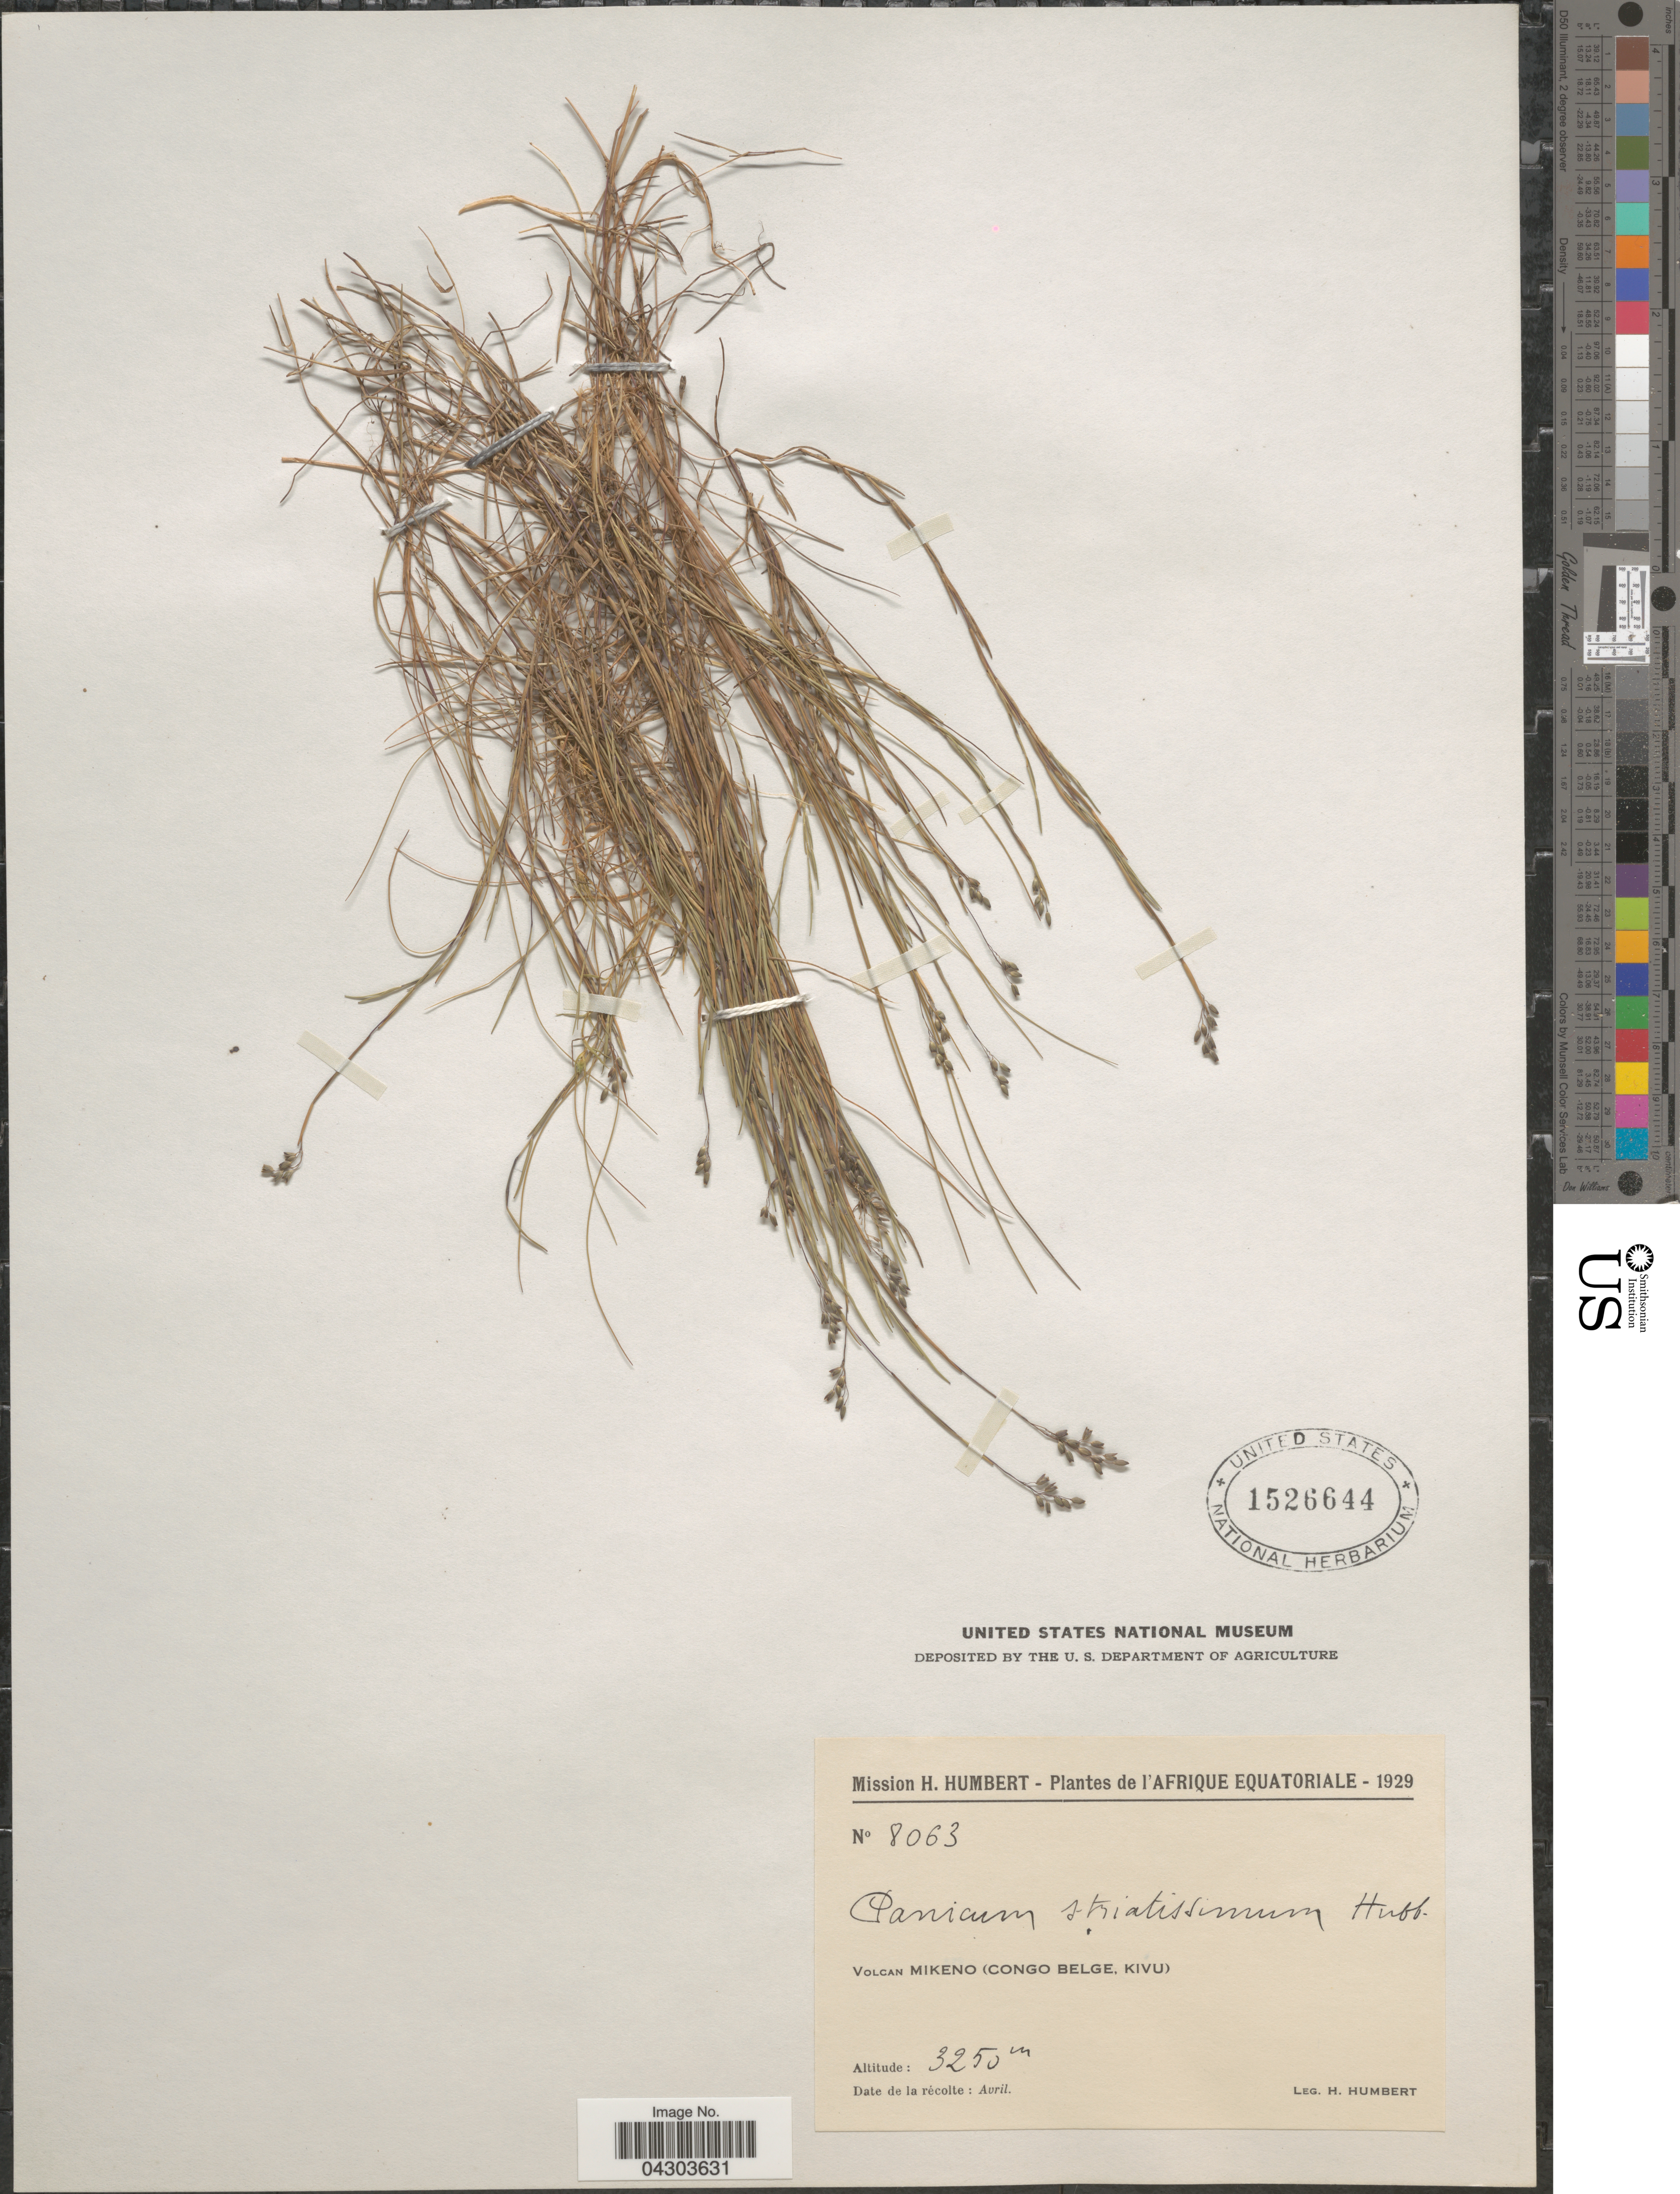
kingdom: Plantae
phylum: Tracheophyta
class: Liliopsida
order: Poales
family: Poaceae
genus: Panicum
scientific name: Panicum eickii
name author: Mez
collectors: H. Humbert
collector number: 8063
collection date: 1929-04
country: Congo, Democratic Republic of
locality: Mission H. Humbert-Plantes de l'Afrique Equatoriale-1929. Volcan Mikeno (Congo Belge, Kivu).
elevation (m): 3250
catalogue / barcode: US 1526644